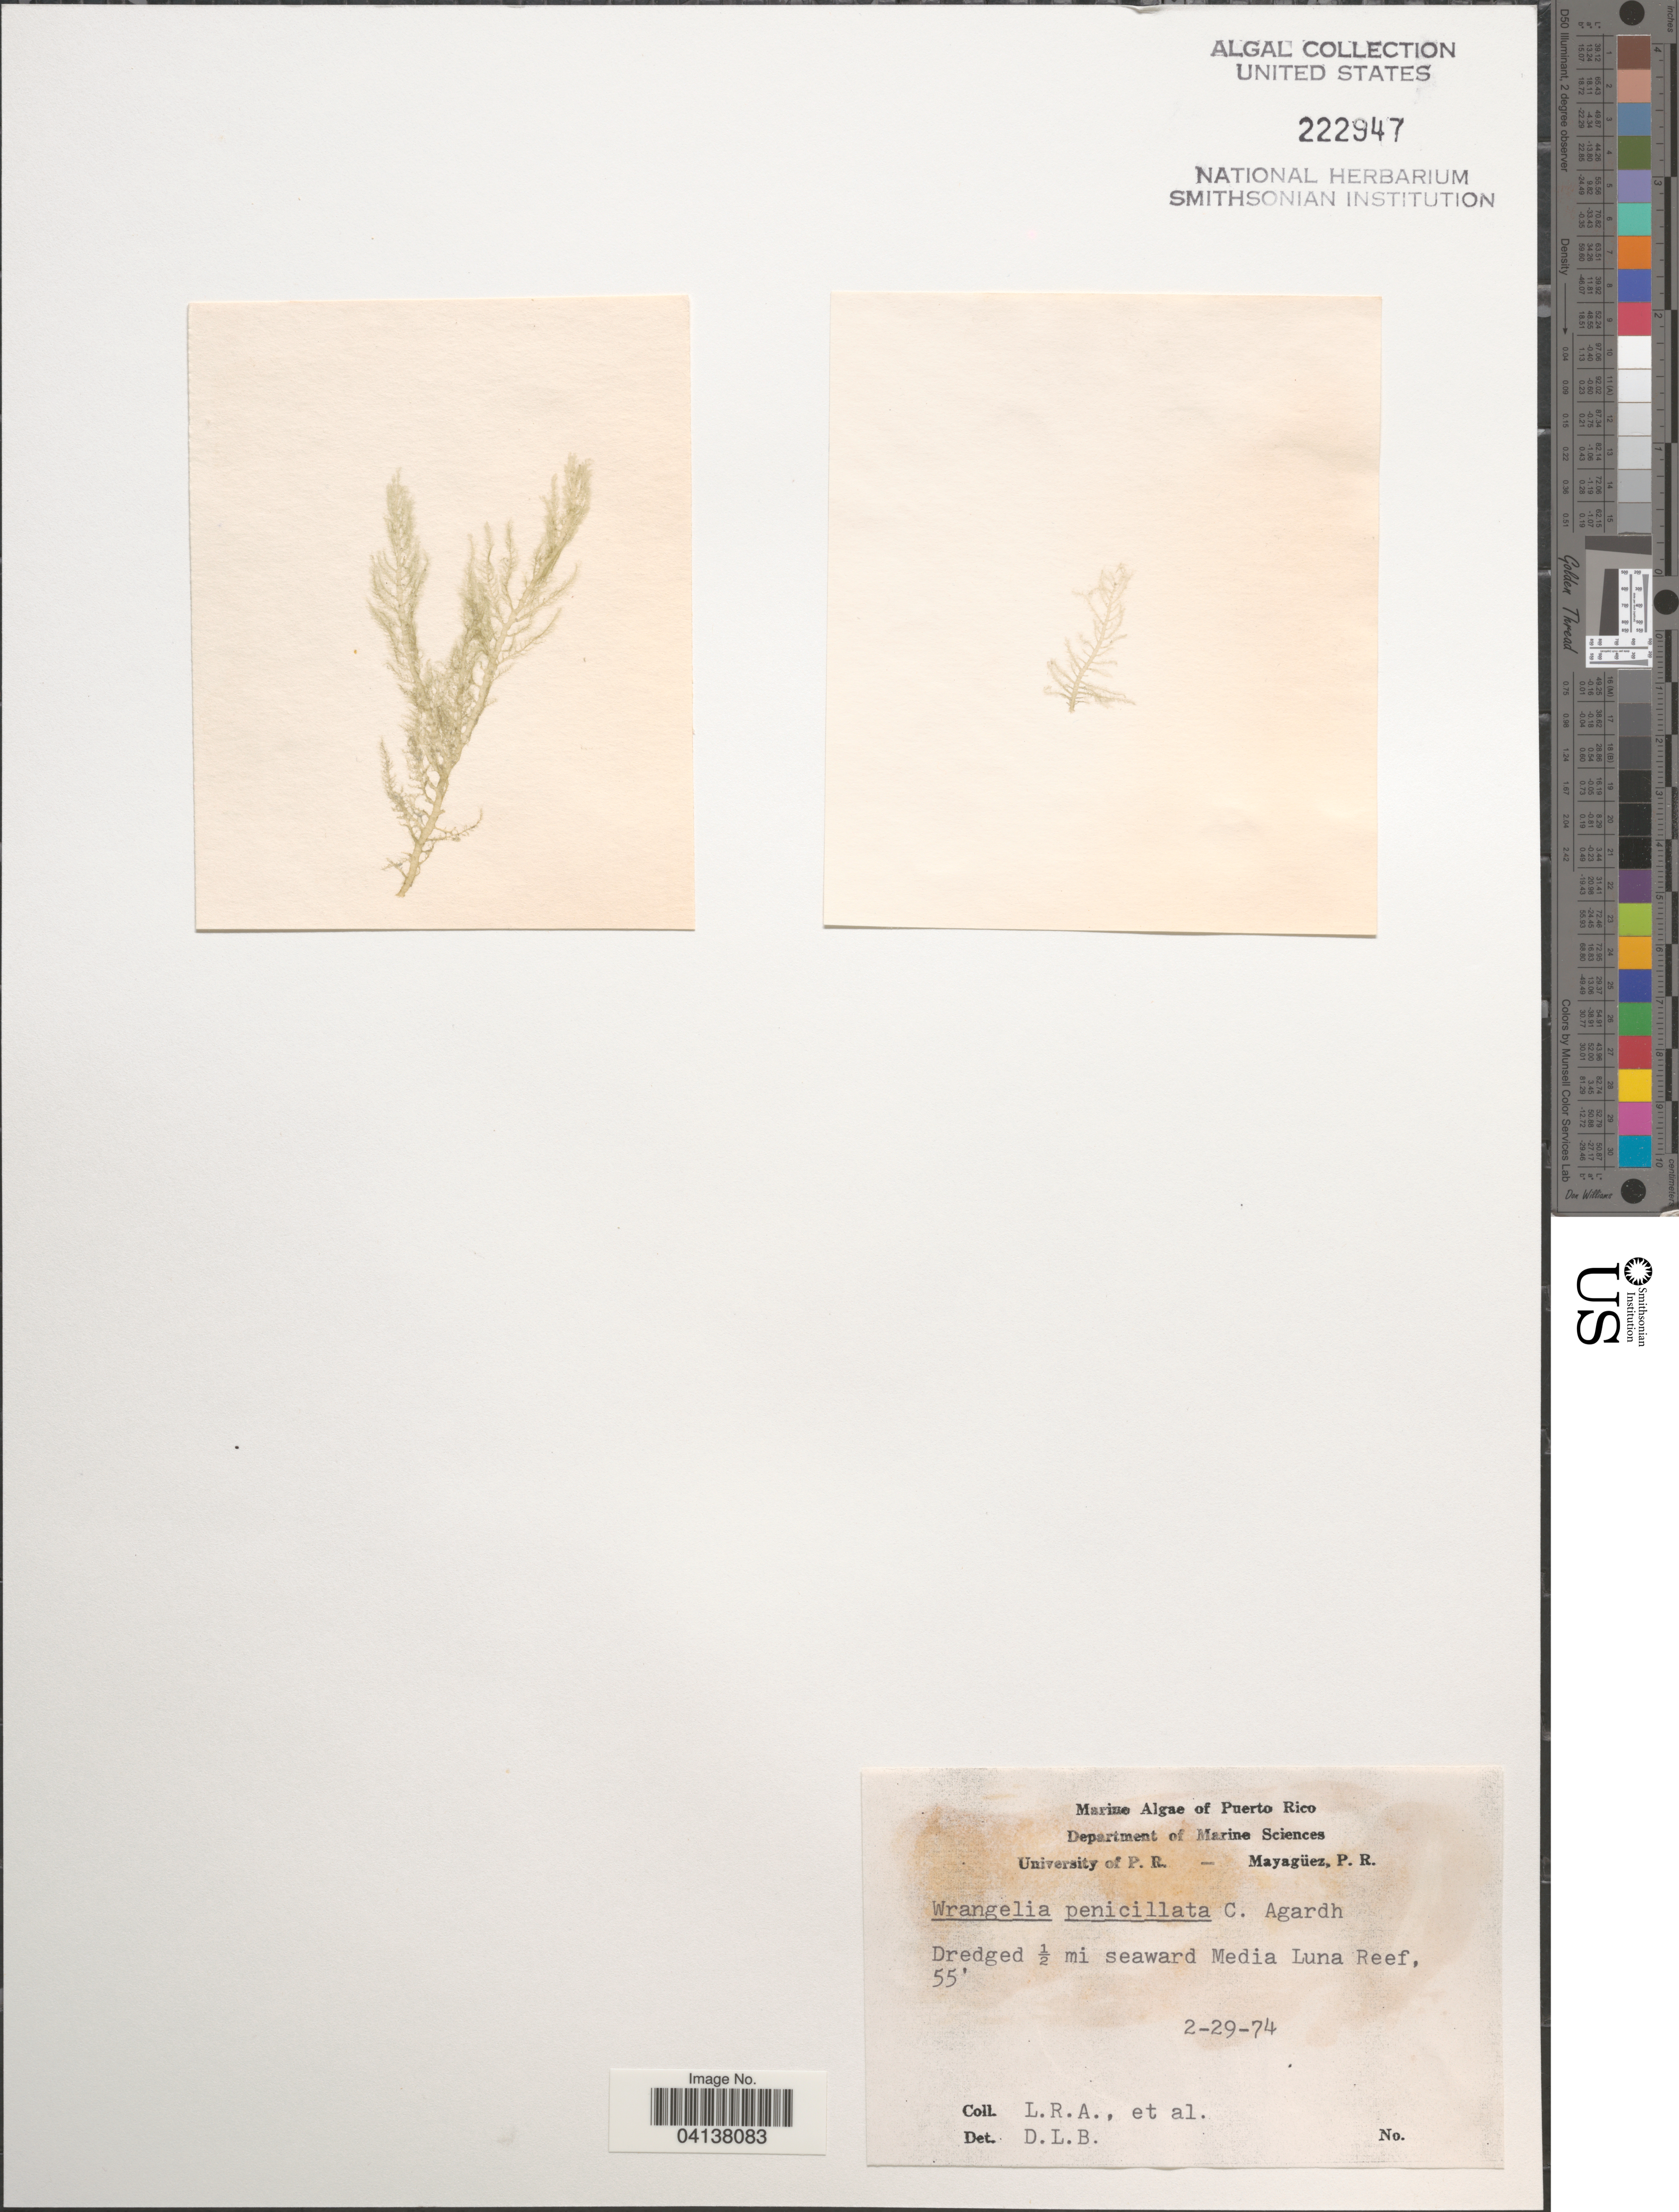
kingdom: Plantae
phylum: Rhodophyta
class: Florideophyceae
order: Ceramiales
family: Wrangeliaceae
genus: Wrangelia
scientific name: Wrangelia penicillata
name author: (C. Agardh) C. Agardh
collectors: L. R. A. & et al.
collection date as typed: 2-29-74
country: Puerto Rico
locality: Dredged ½ mi seaward Media Luna Reef.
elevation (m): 17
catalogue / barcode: US 222947